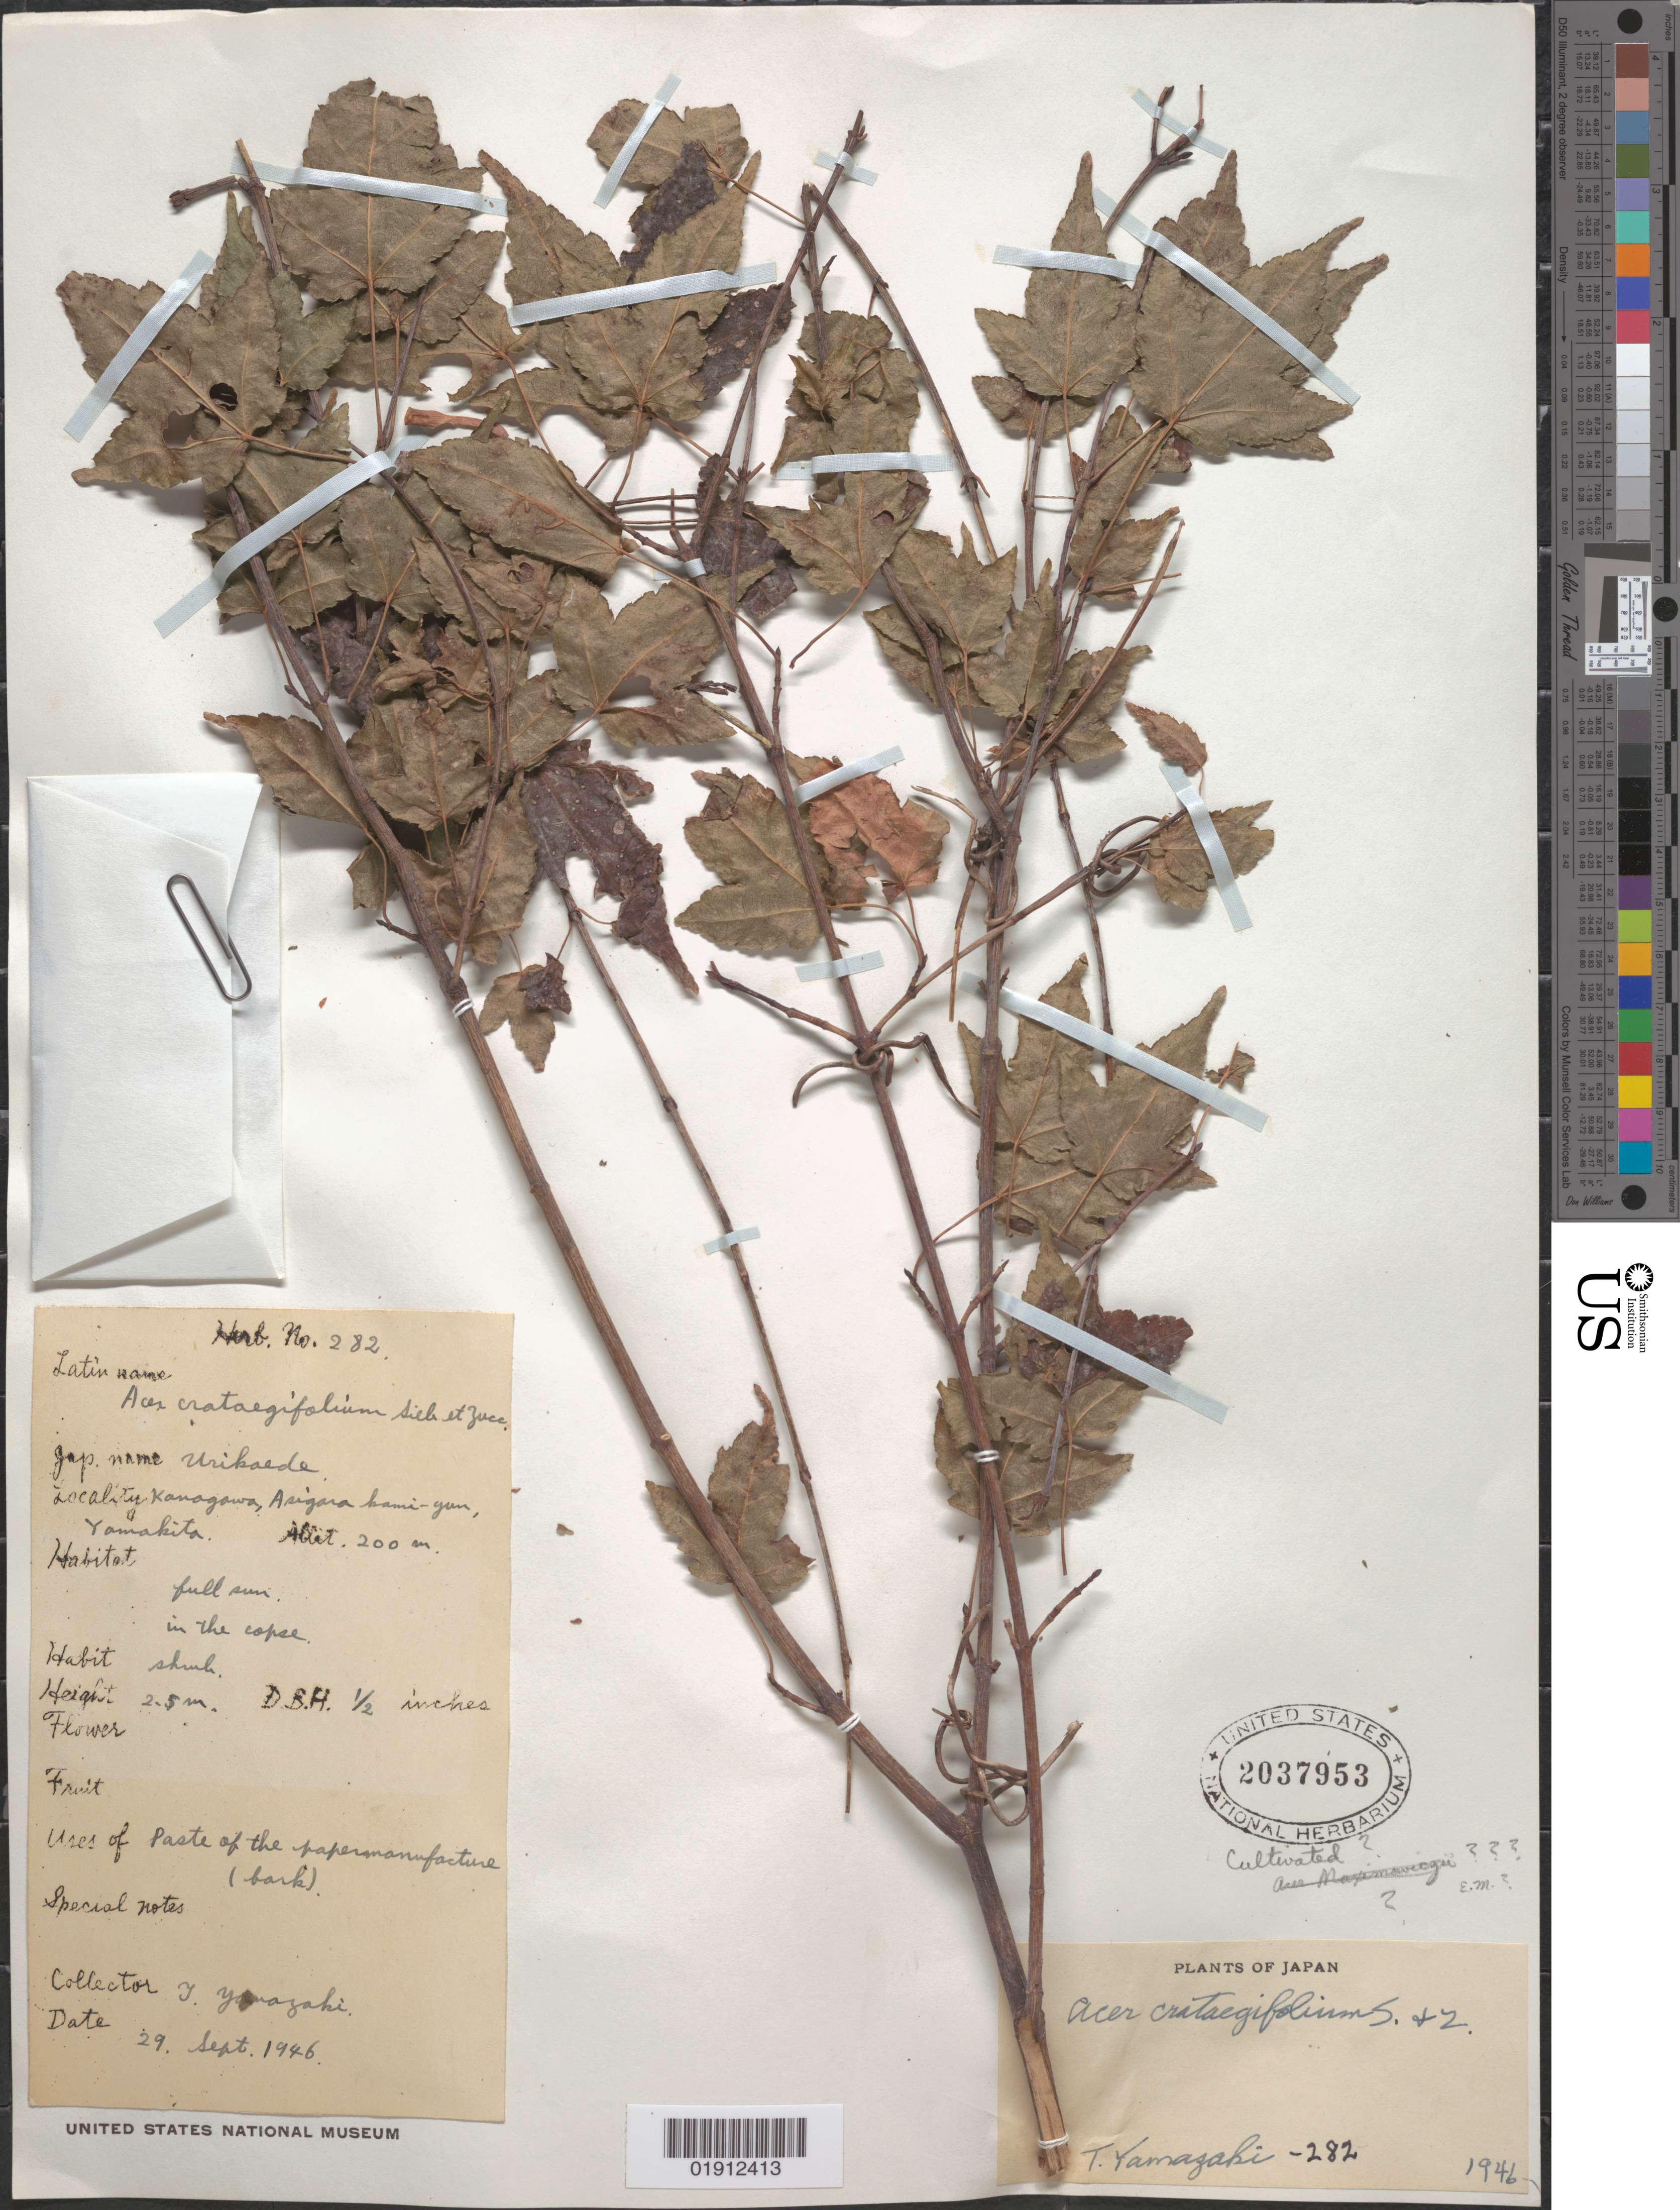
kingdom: Plantae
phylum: Tracheophyta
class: Magnoliopsida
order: Sapindales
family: Sapindaceae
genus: Acer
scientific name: Acer crataegifolium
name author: Siebold & Zucc.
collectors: T. Yamazaki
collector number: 282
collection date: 1946-09-29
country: Japan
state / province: Kanagawa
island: Honshu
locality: Kanagawa, Asigara kami-yun, Yamakita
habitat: Full sun, in the copse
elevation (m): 200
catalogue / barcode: US 2037953